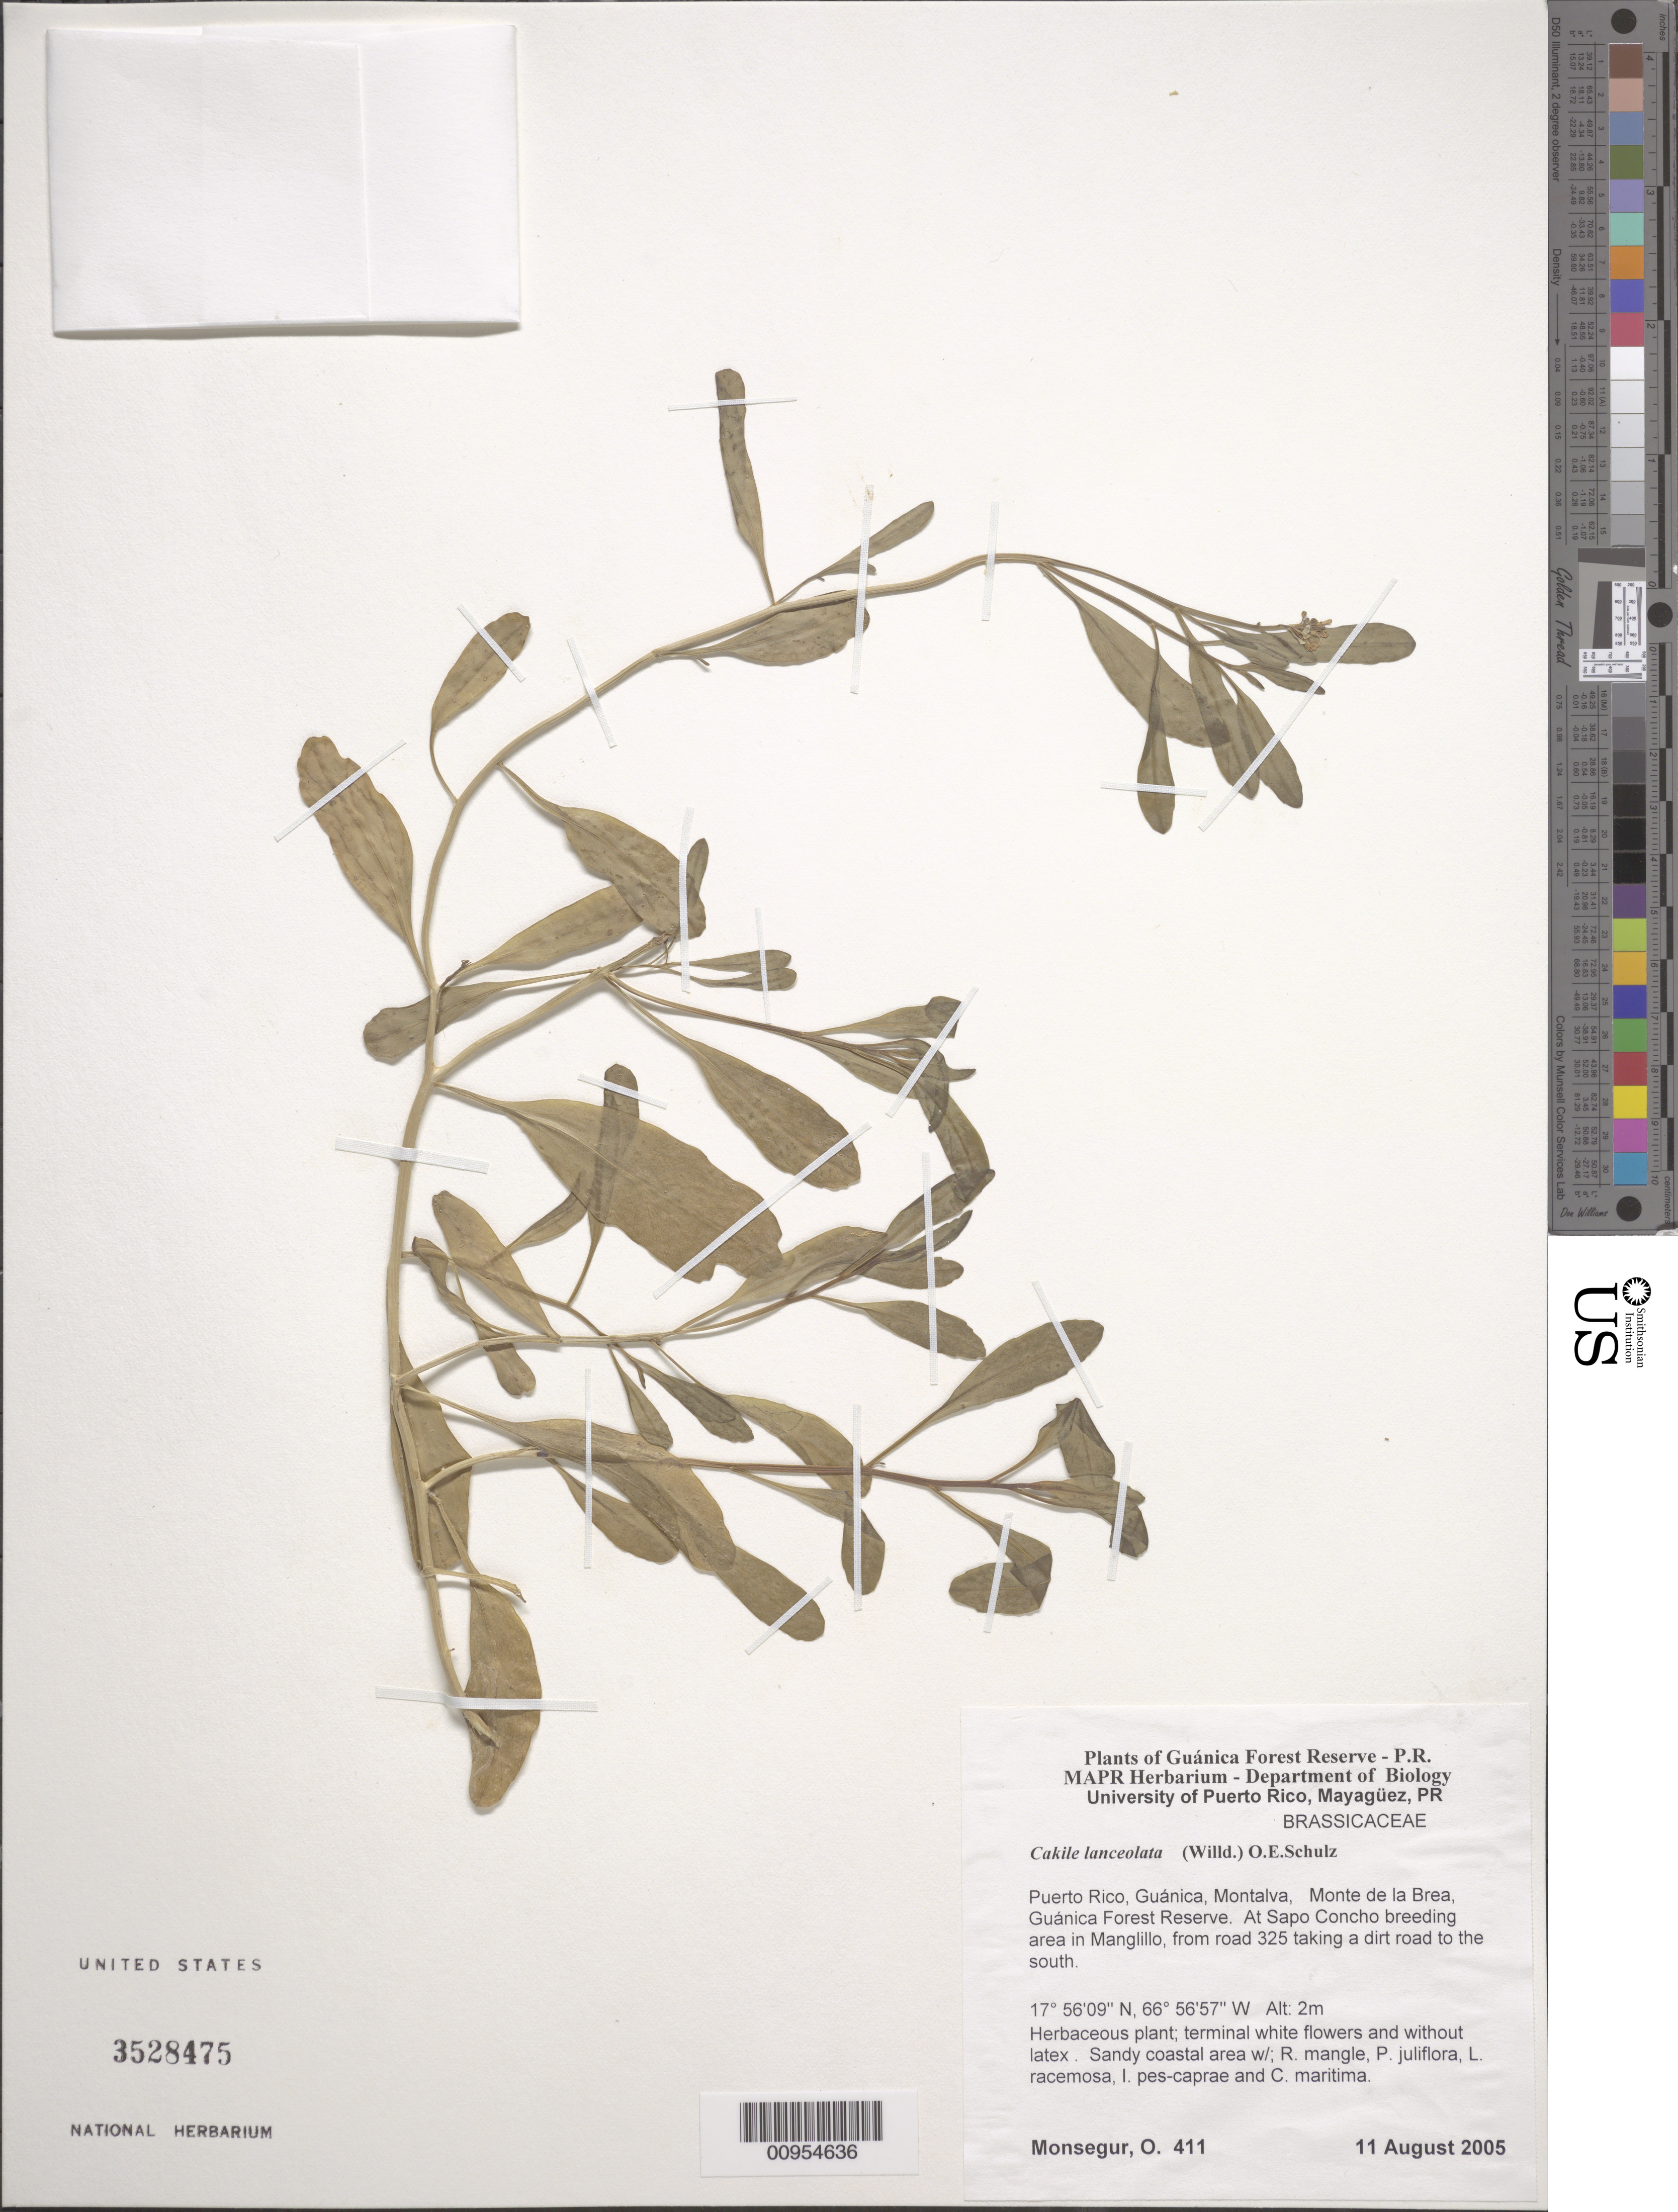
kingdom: Plantae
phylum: Tracheophyta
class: Magnoliopsida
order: Brassicales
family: Brassicaceae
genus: Cakile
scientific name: Cakile lanceolata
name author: (Willd.) O.E. Schulz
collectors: O. Monsegur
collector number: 411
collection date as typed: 11 Aug 2005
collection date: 2005-08-11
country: Puerto Rico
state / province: Guánica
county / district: Montalva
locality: Guánica Forest Reserve. Monte de la Brea, at Sapo Concho breeding area in Manglillo, from road 325 taking a dirt road to the south.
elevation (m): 2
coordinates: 17.56093, 66.5657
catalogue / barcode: US 3528475